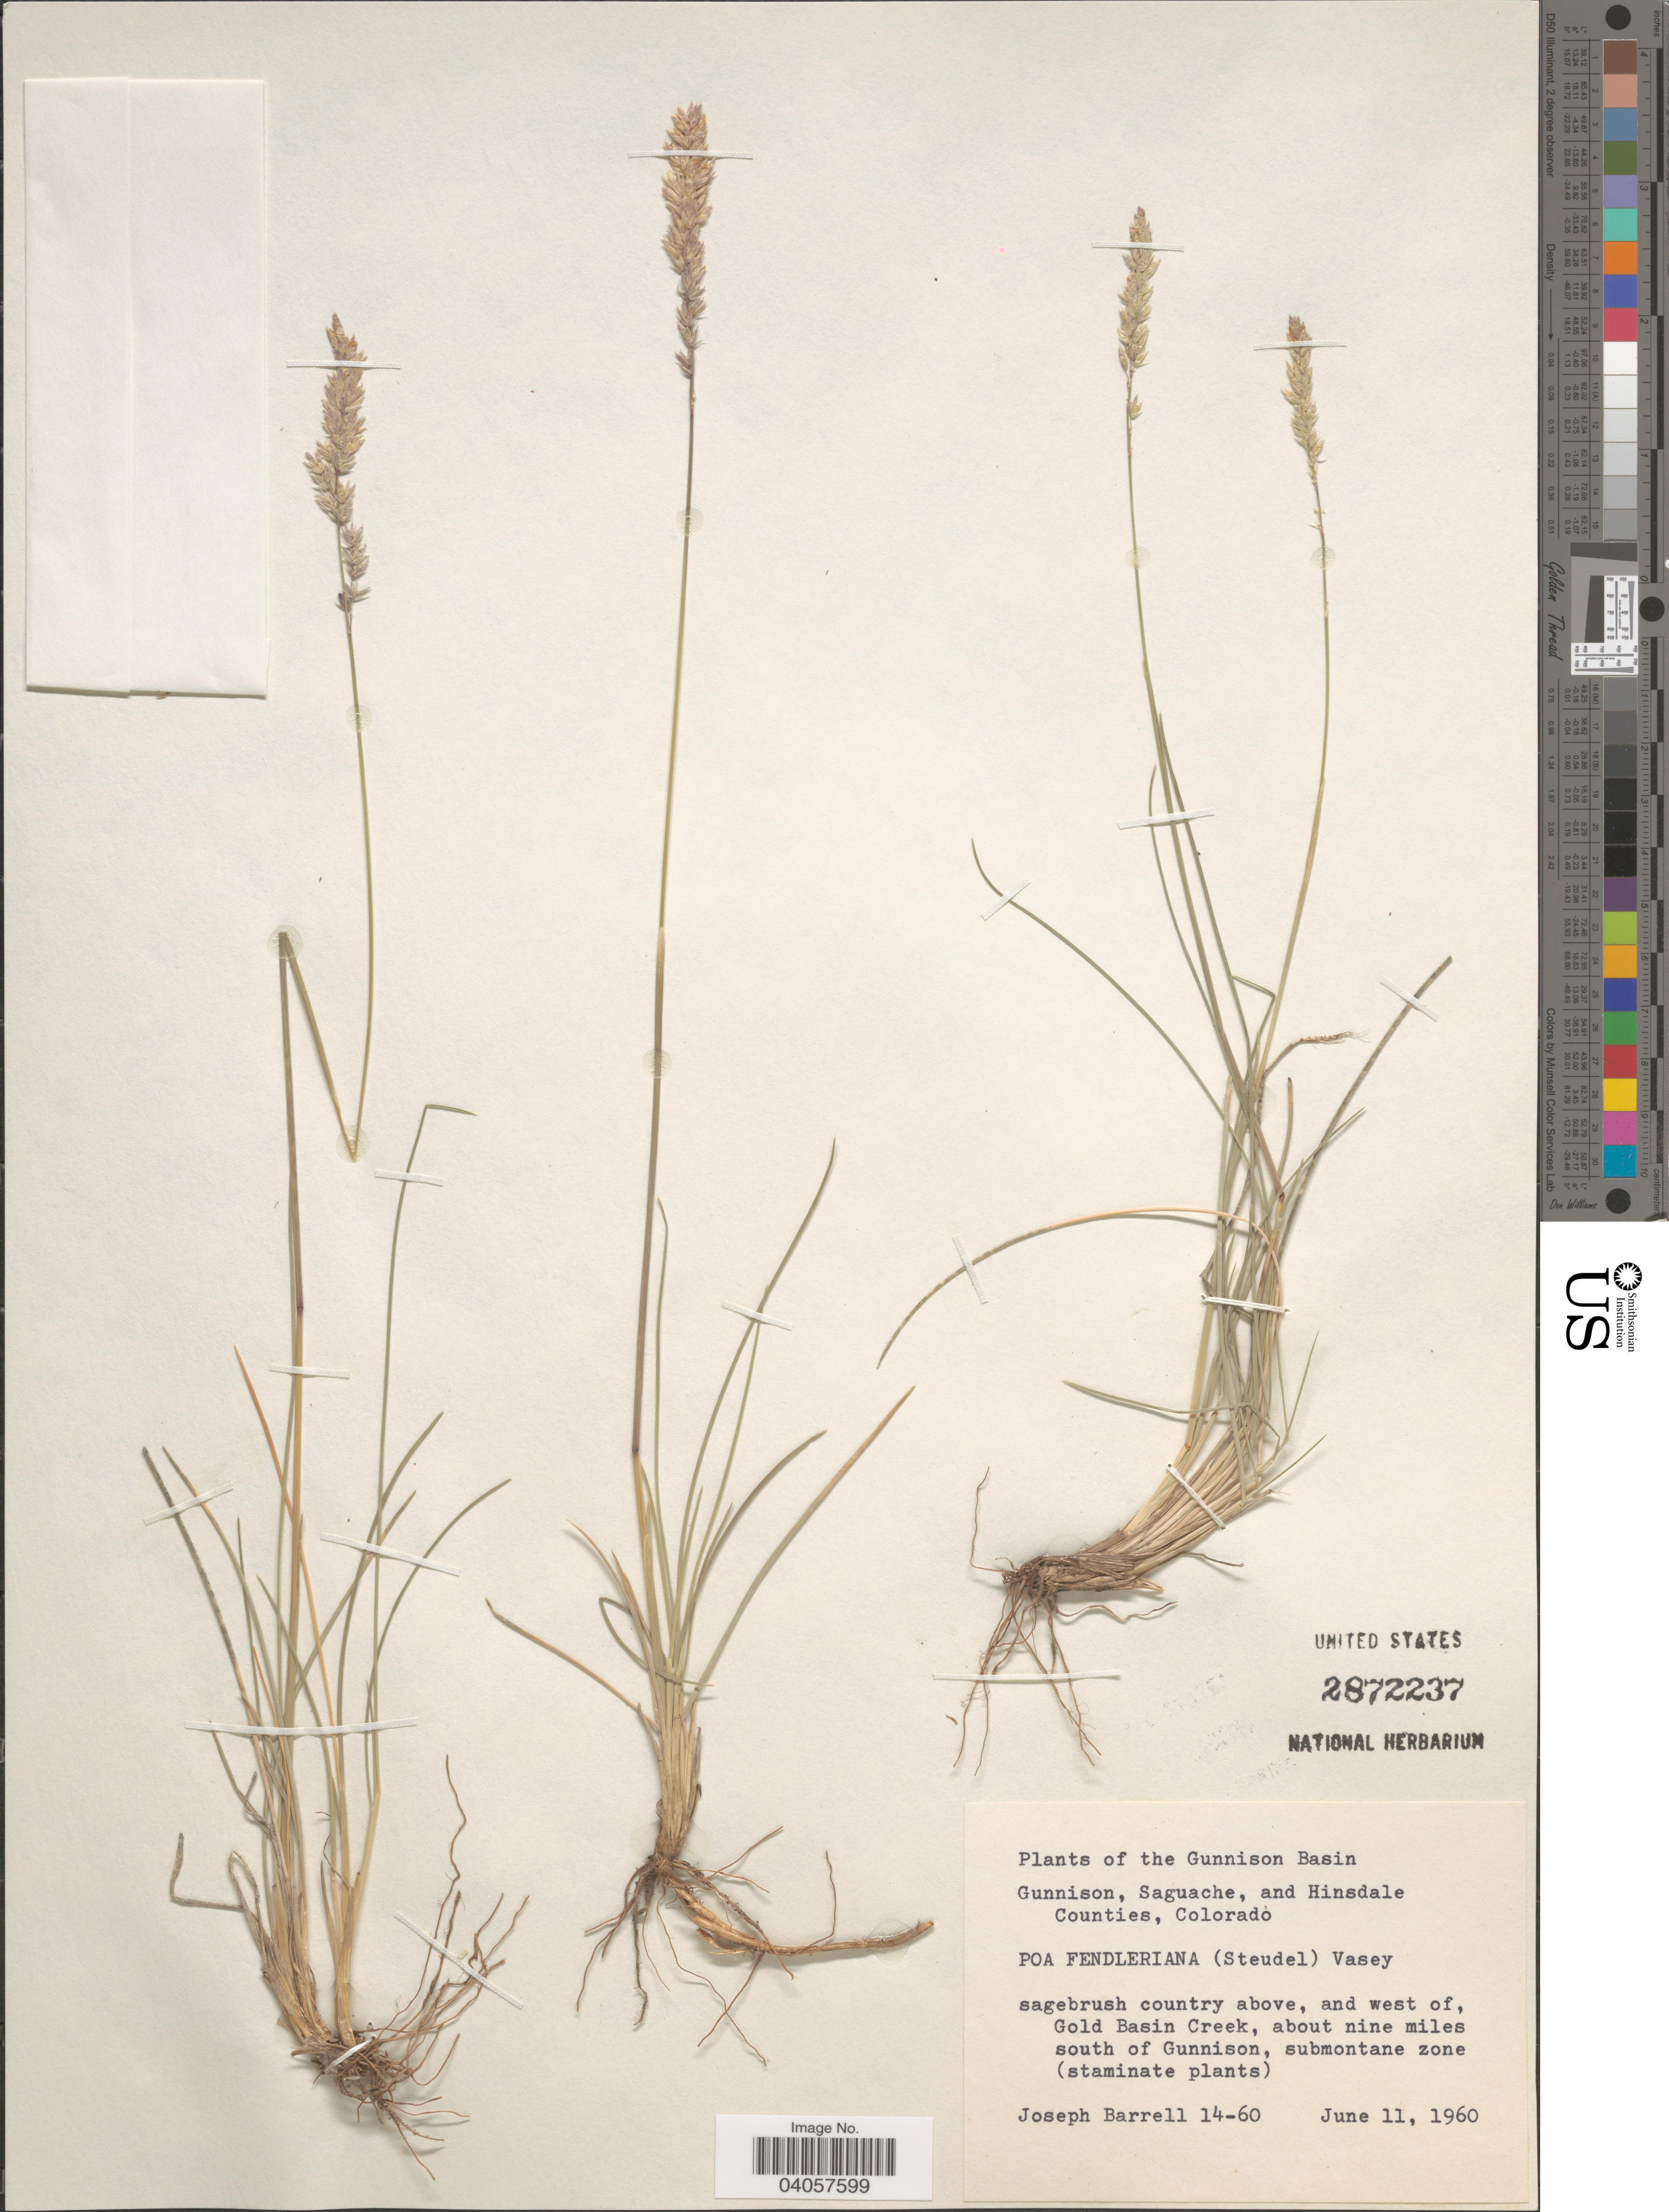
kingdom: Plantae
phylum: Tracheophyta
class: Liliopsida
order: Poales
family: Poaceae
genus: Poa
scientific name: Poa fendleriana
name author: (Steud.) Vasey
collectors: J. Barrell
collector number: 14-60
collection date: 1960-06-11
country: United States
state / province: Colorado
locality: Gunnison Basin. Sagebrush country above, and west of, Gold Basin Creek, about nine miles south of Gunnison, submontane zone.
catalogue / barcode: US 2872237